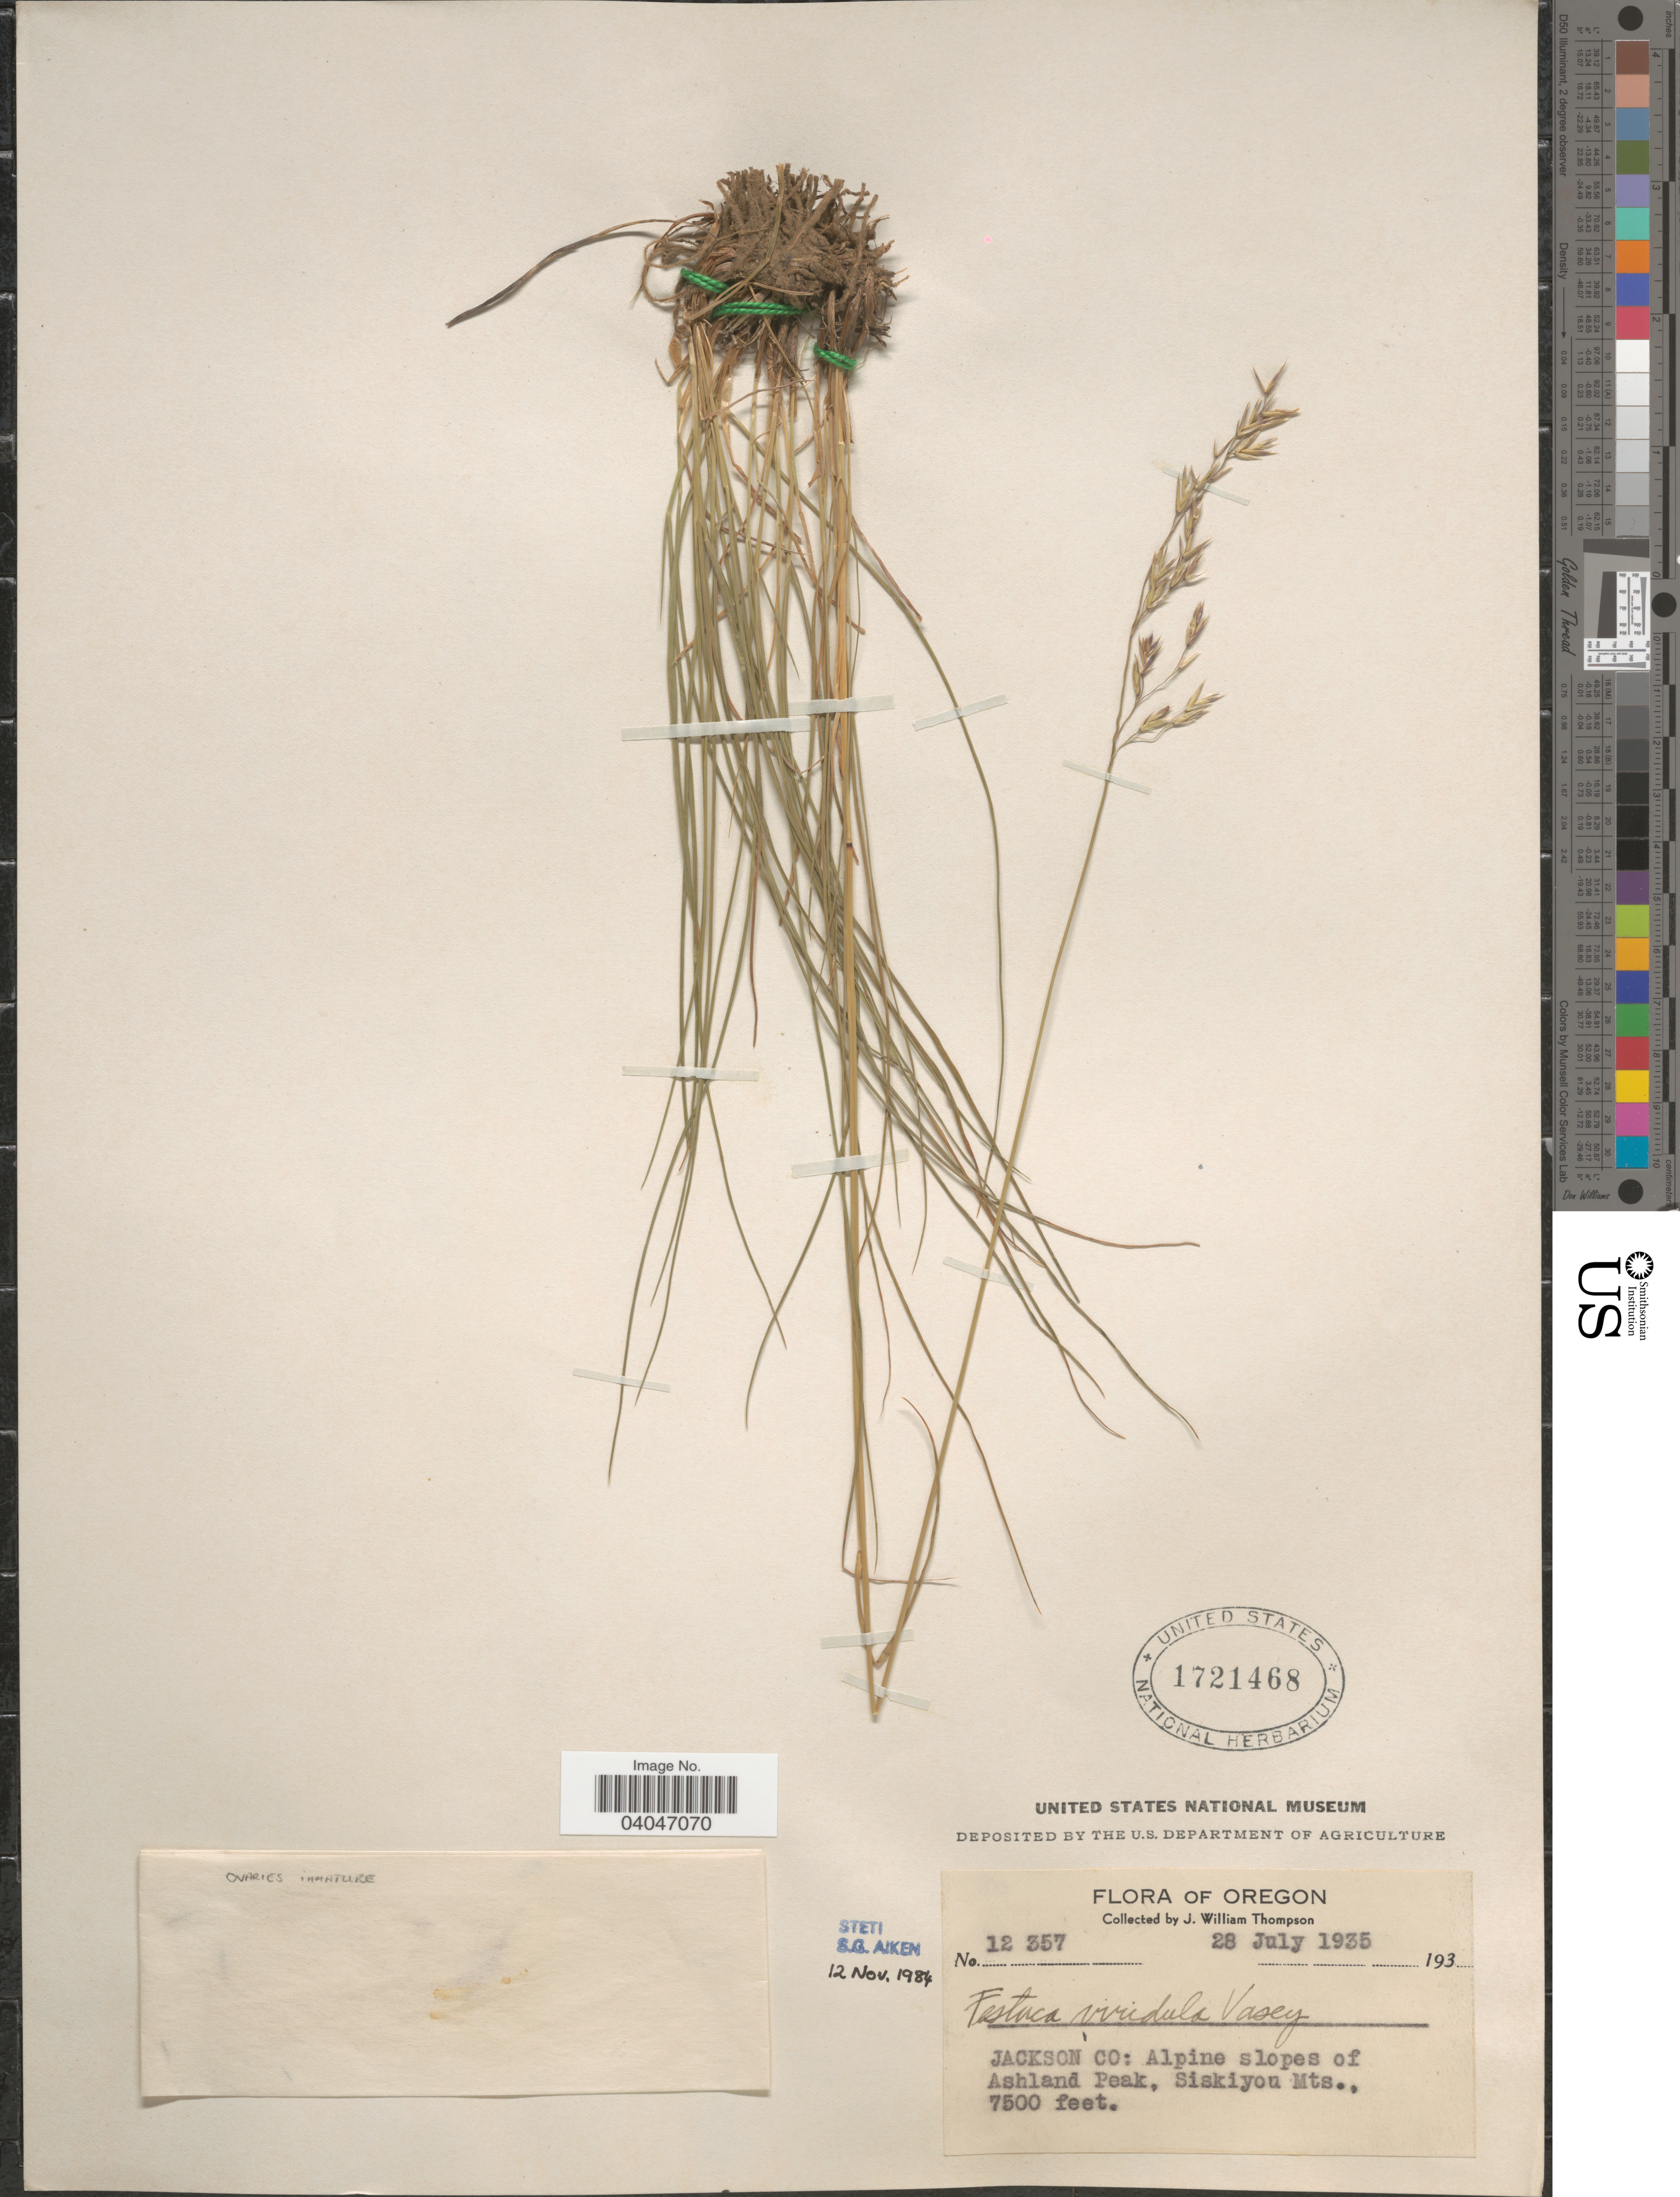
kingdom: Plantae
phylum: Tracheophyta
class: Liliopsida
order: Poales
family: Poaceae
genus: Festuca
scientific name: Festuca viridula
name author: Vasey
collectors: J. W. Thompson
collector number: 12357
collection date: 1935-07-28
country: United States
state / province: Oregon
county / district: Jackson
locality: Jackson Co: Alpine slopes of Ashland Peak, Siskiyou Mts.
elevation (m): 2286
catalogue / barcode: US 1721468